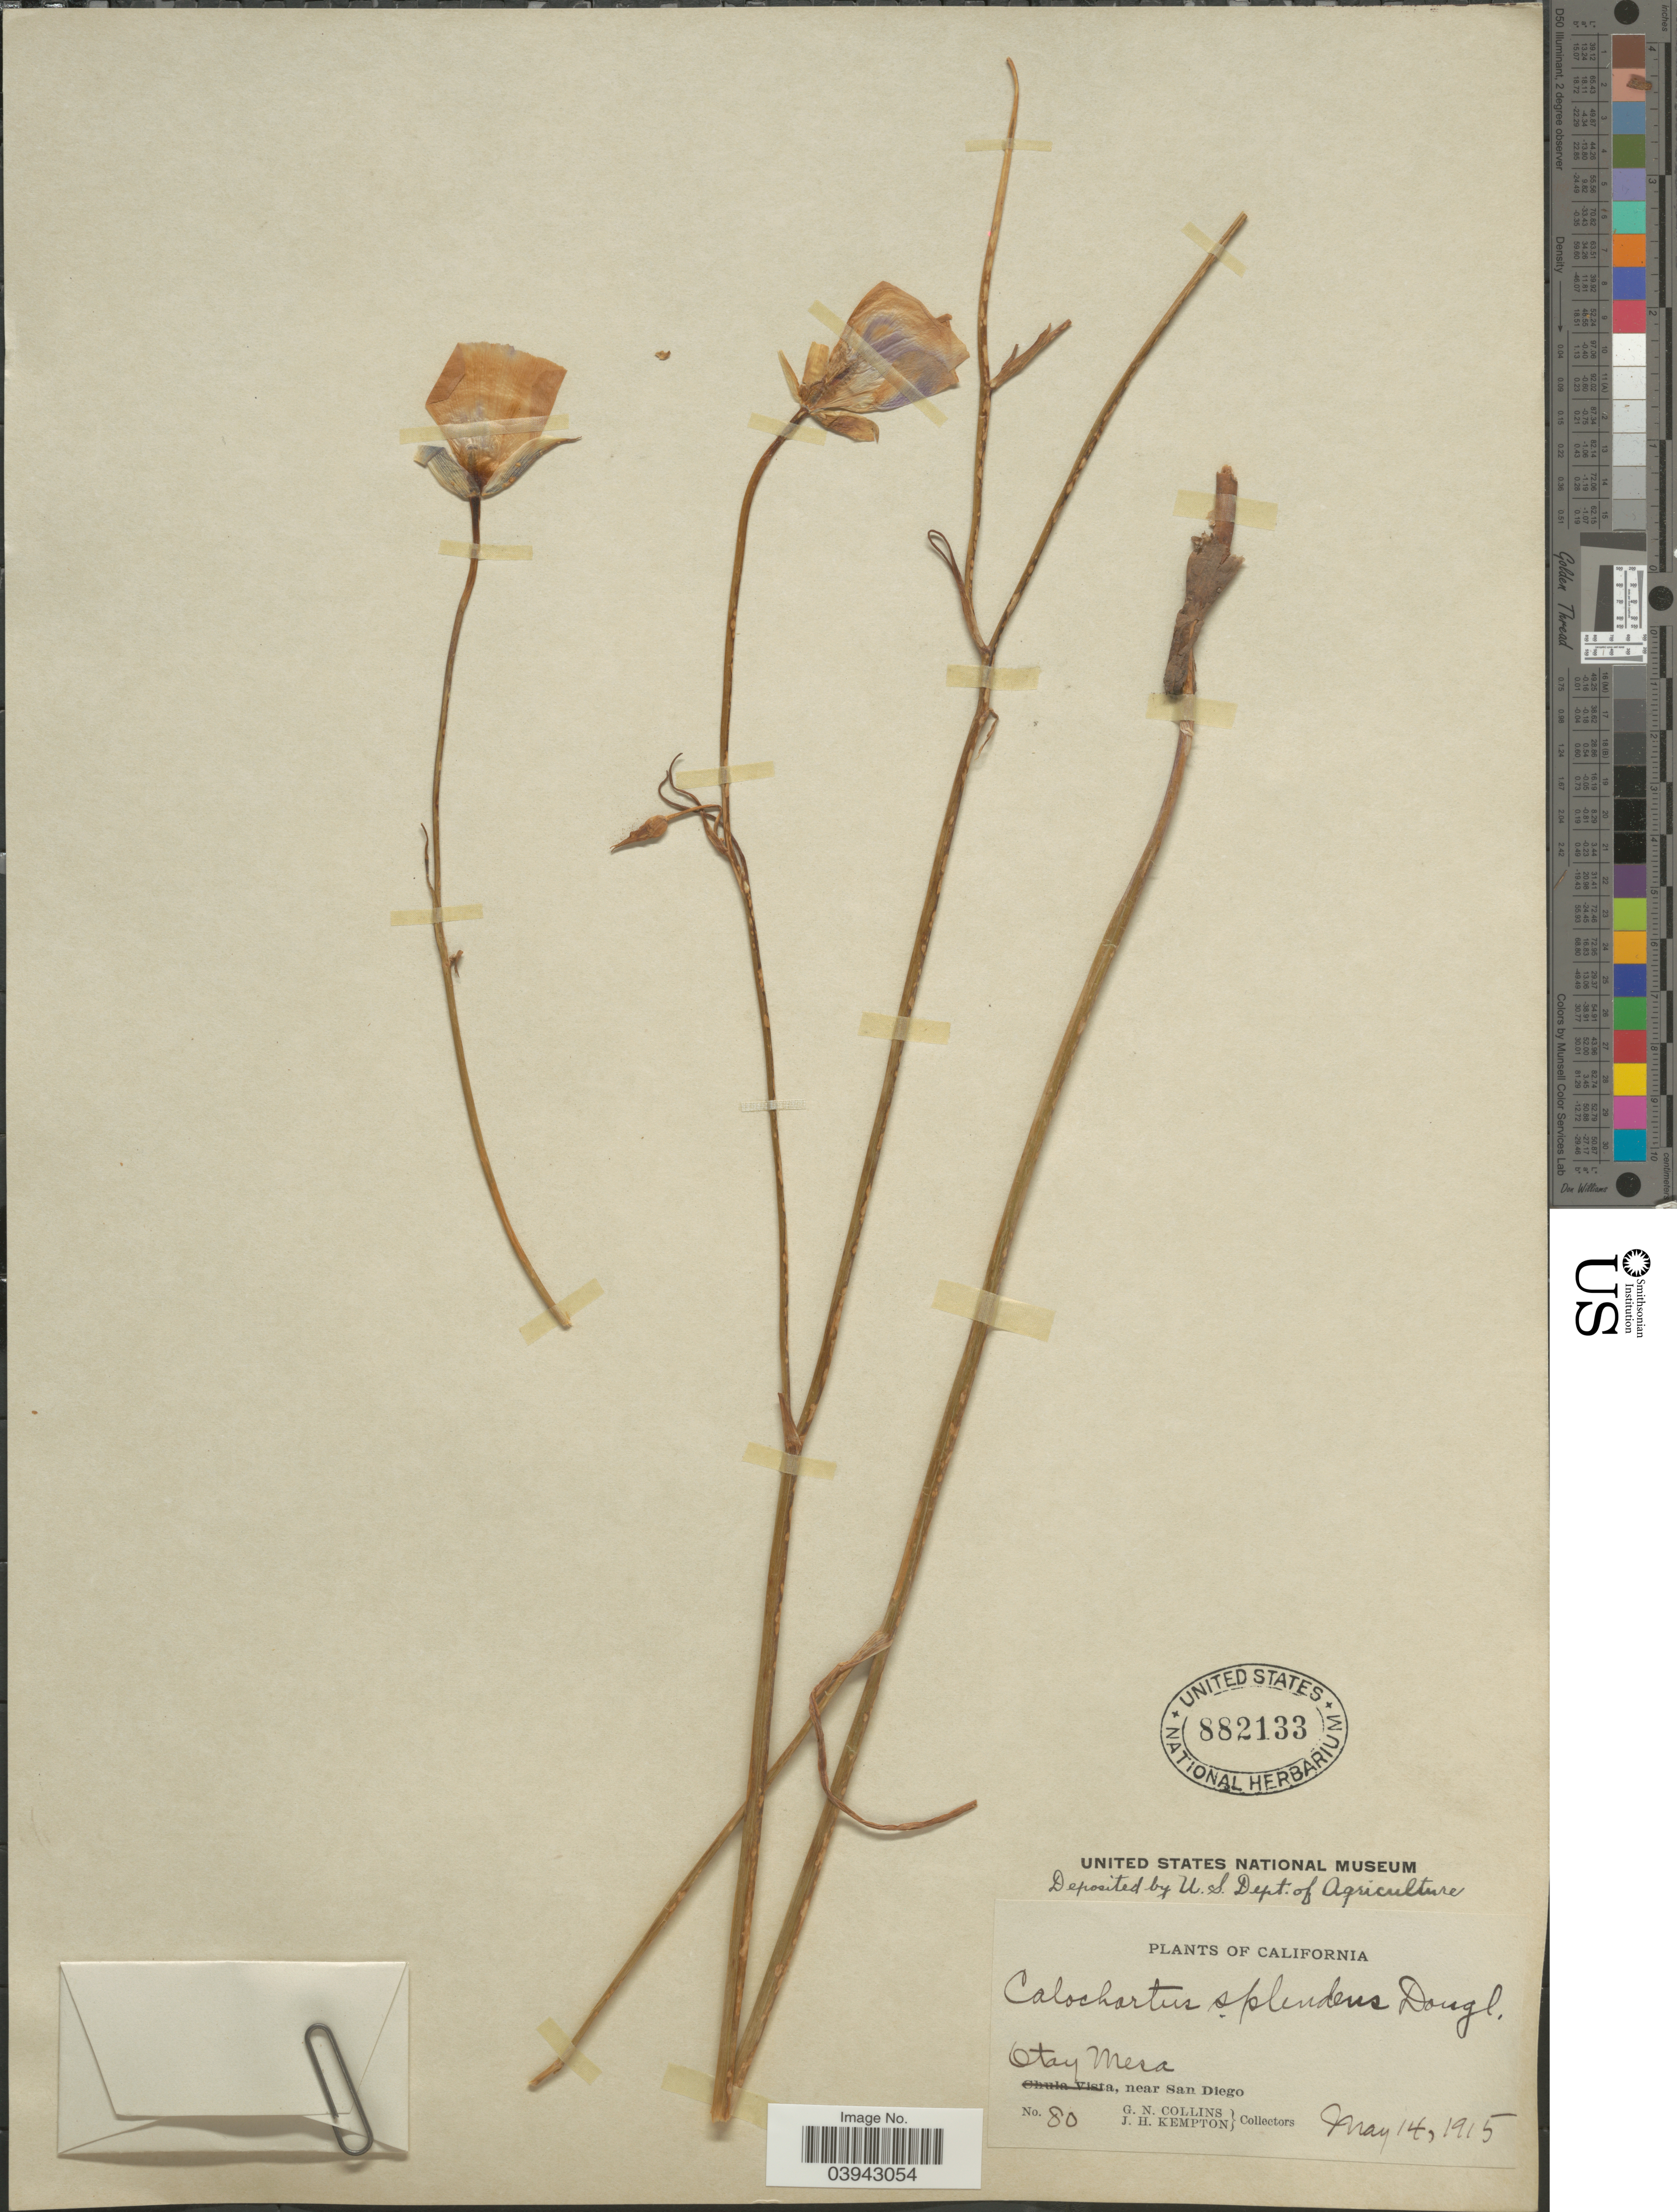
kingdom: Plantae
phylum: Tracheophyta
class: Liliopsida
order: Liliales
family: Liliaceae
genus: Calochortus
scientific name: Calochortus splendens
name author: Douglas ex Benth.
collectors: G. Collins & J. H. Kempton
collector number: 80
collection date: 1915-05-14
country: United States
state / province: California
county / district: San Diego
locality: Otay Mesa, near San Diego.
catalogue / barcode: US 882133